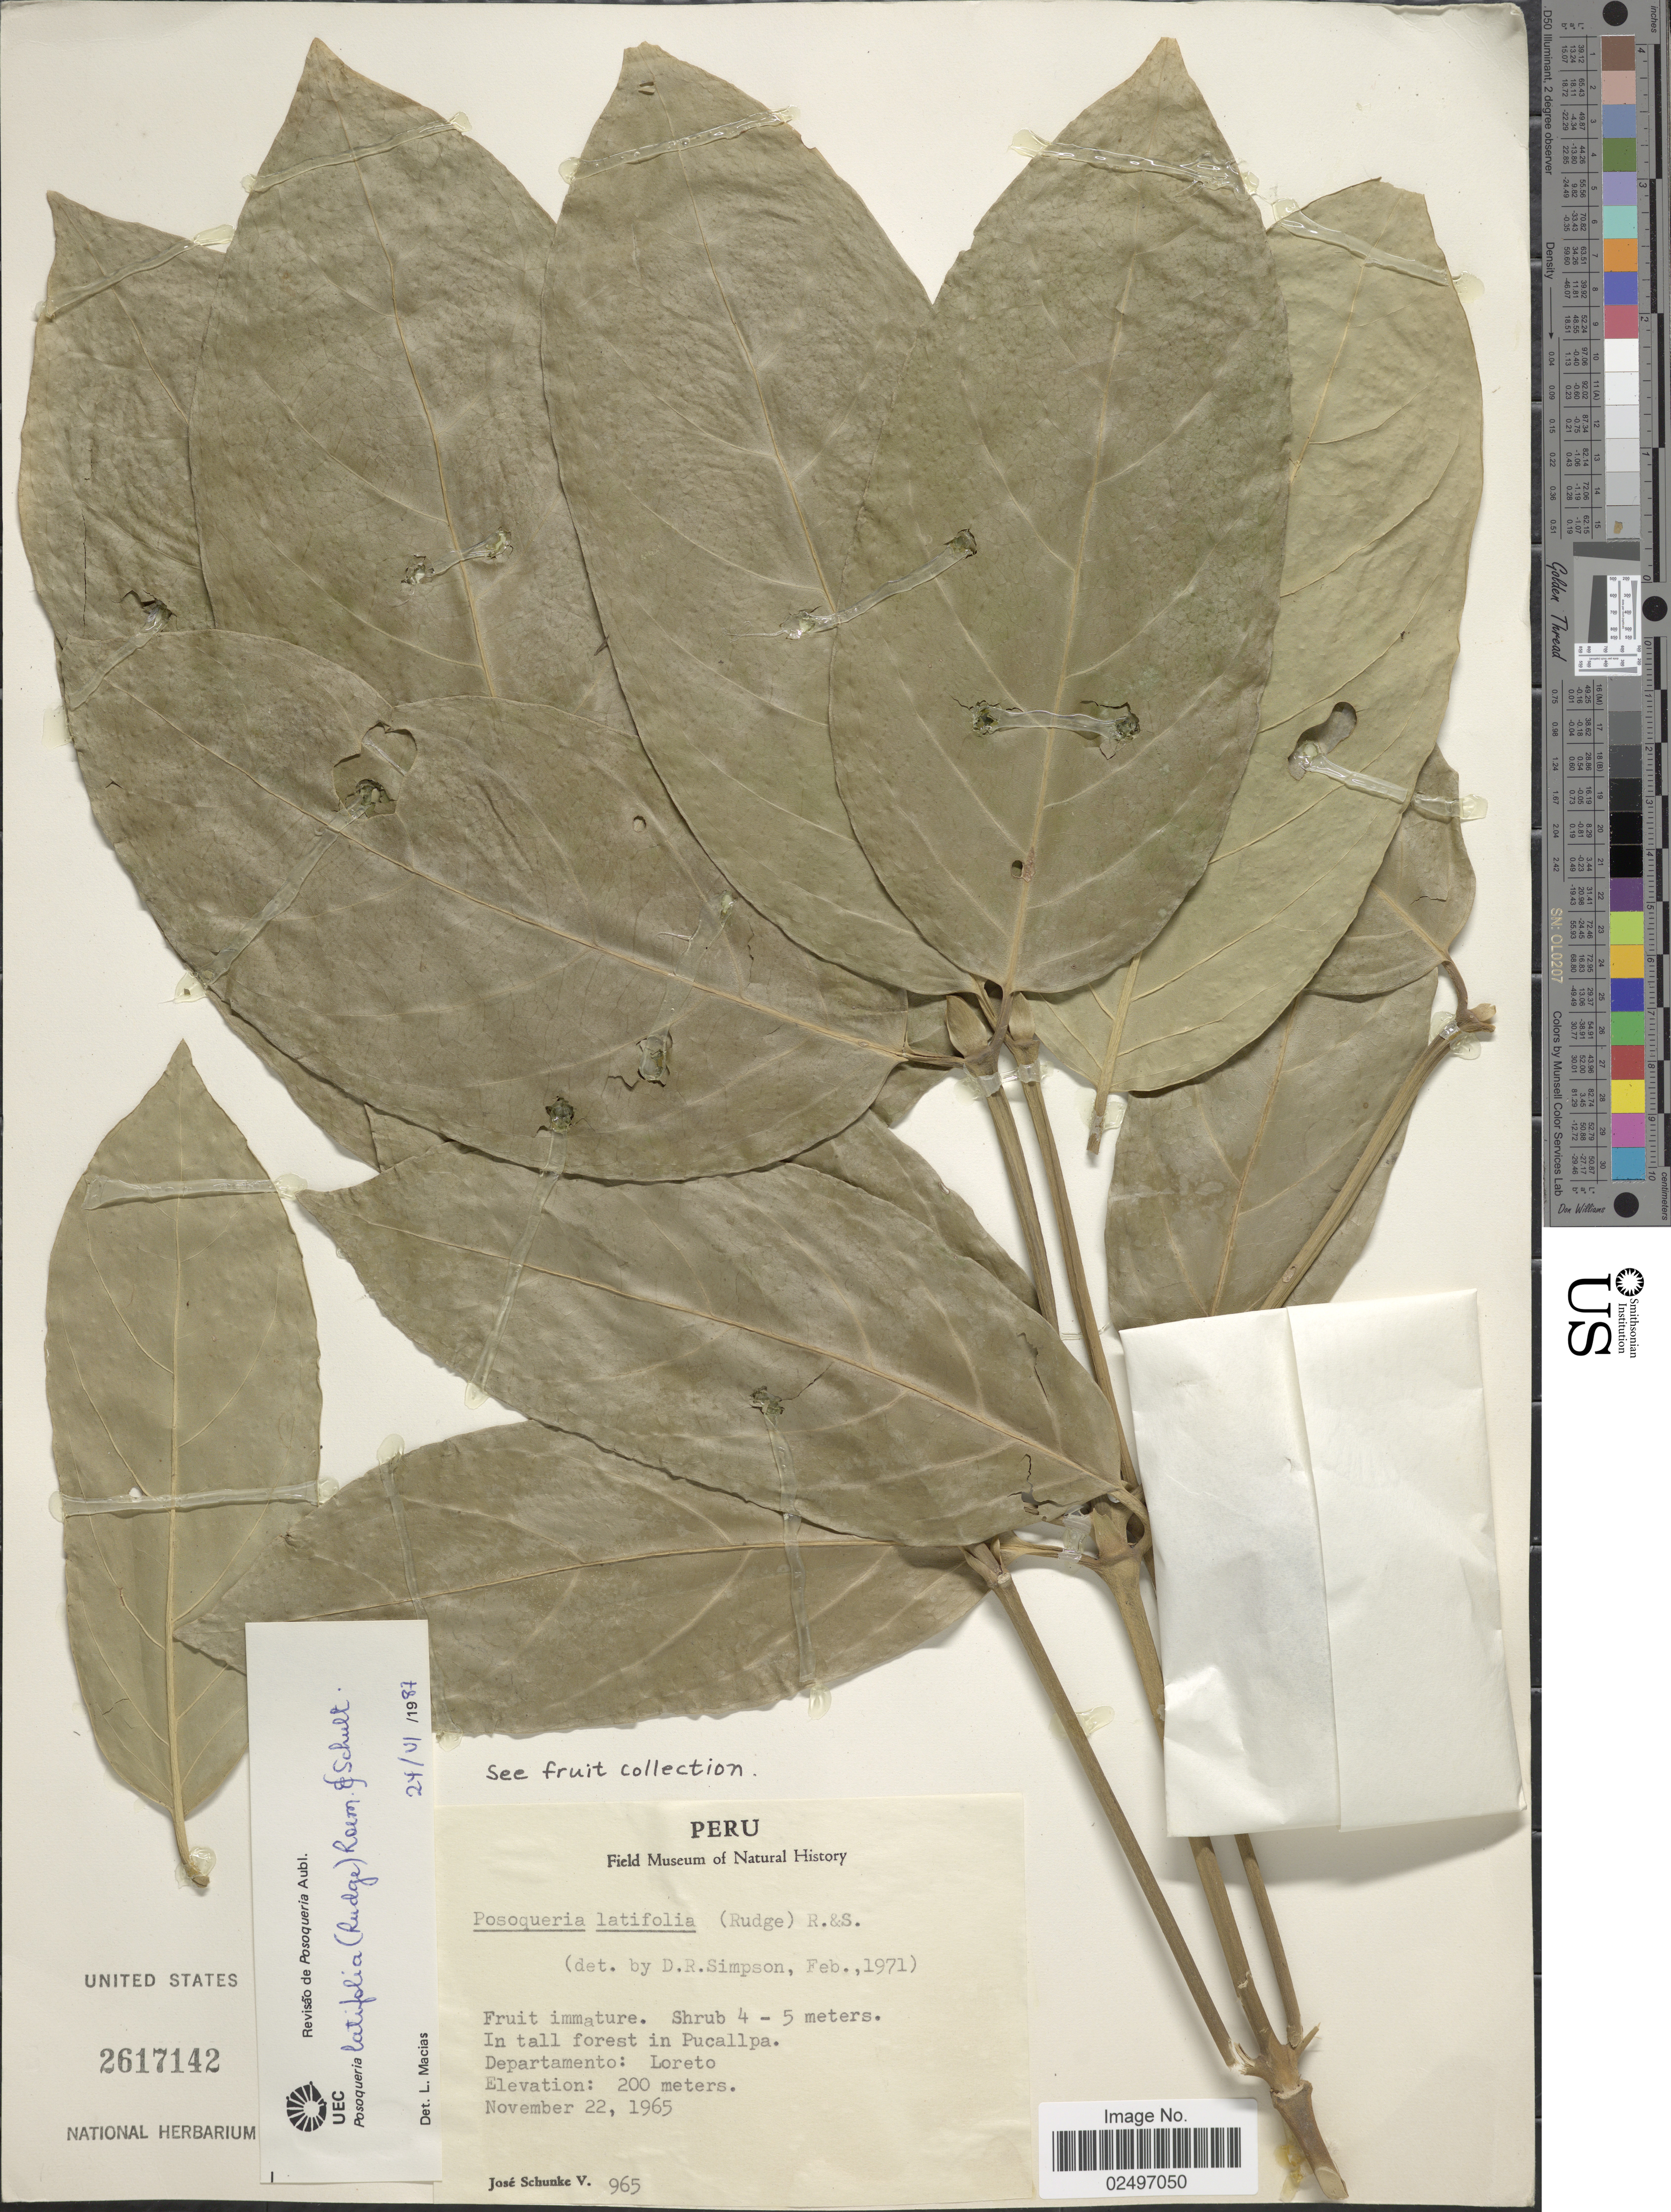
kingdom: Plantae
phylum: Tracheophyta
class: Magnoliopsida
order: Gentianales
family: Rubiaceae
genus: Posoqueria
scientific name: Posoqueria latifolia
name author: (Rudge) Roem. & Schult.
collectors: J. Schunke Vigo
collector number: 965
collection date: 1965-11-22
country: Peru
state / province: Loreto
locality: In tall forest in Pucallpa, Departamento: Loreto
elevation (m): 200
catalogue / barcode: US 2617142